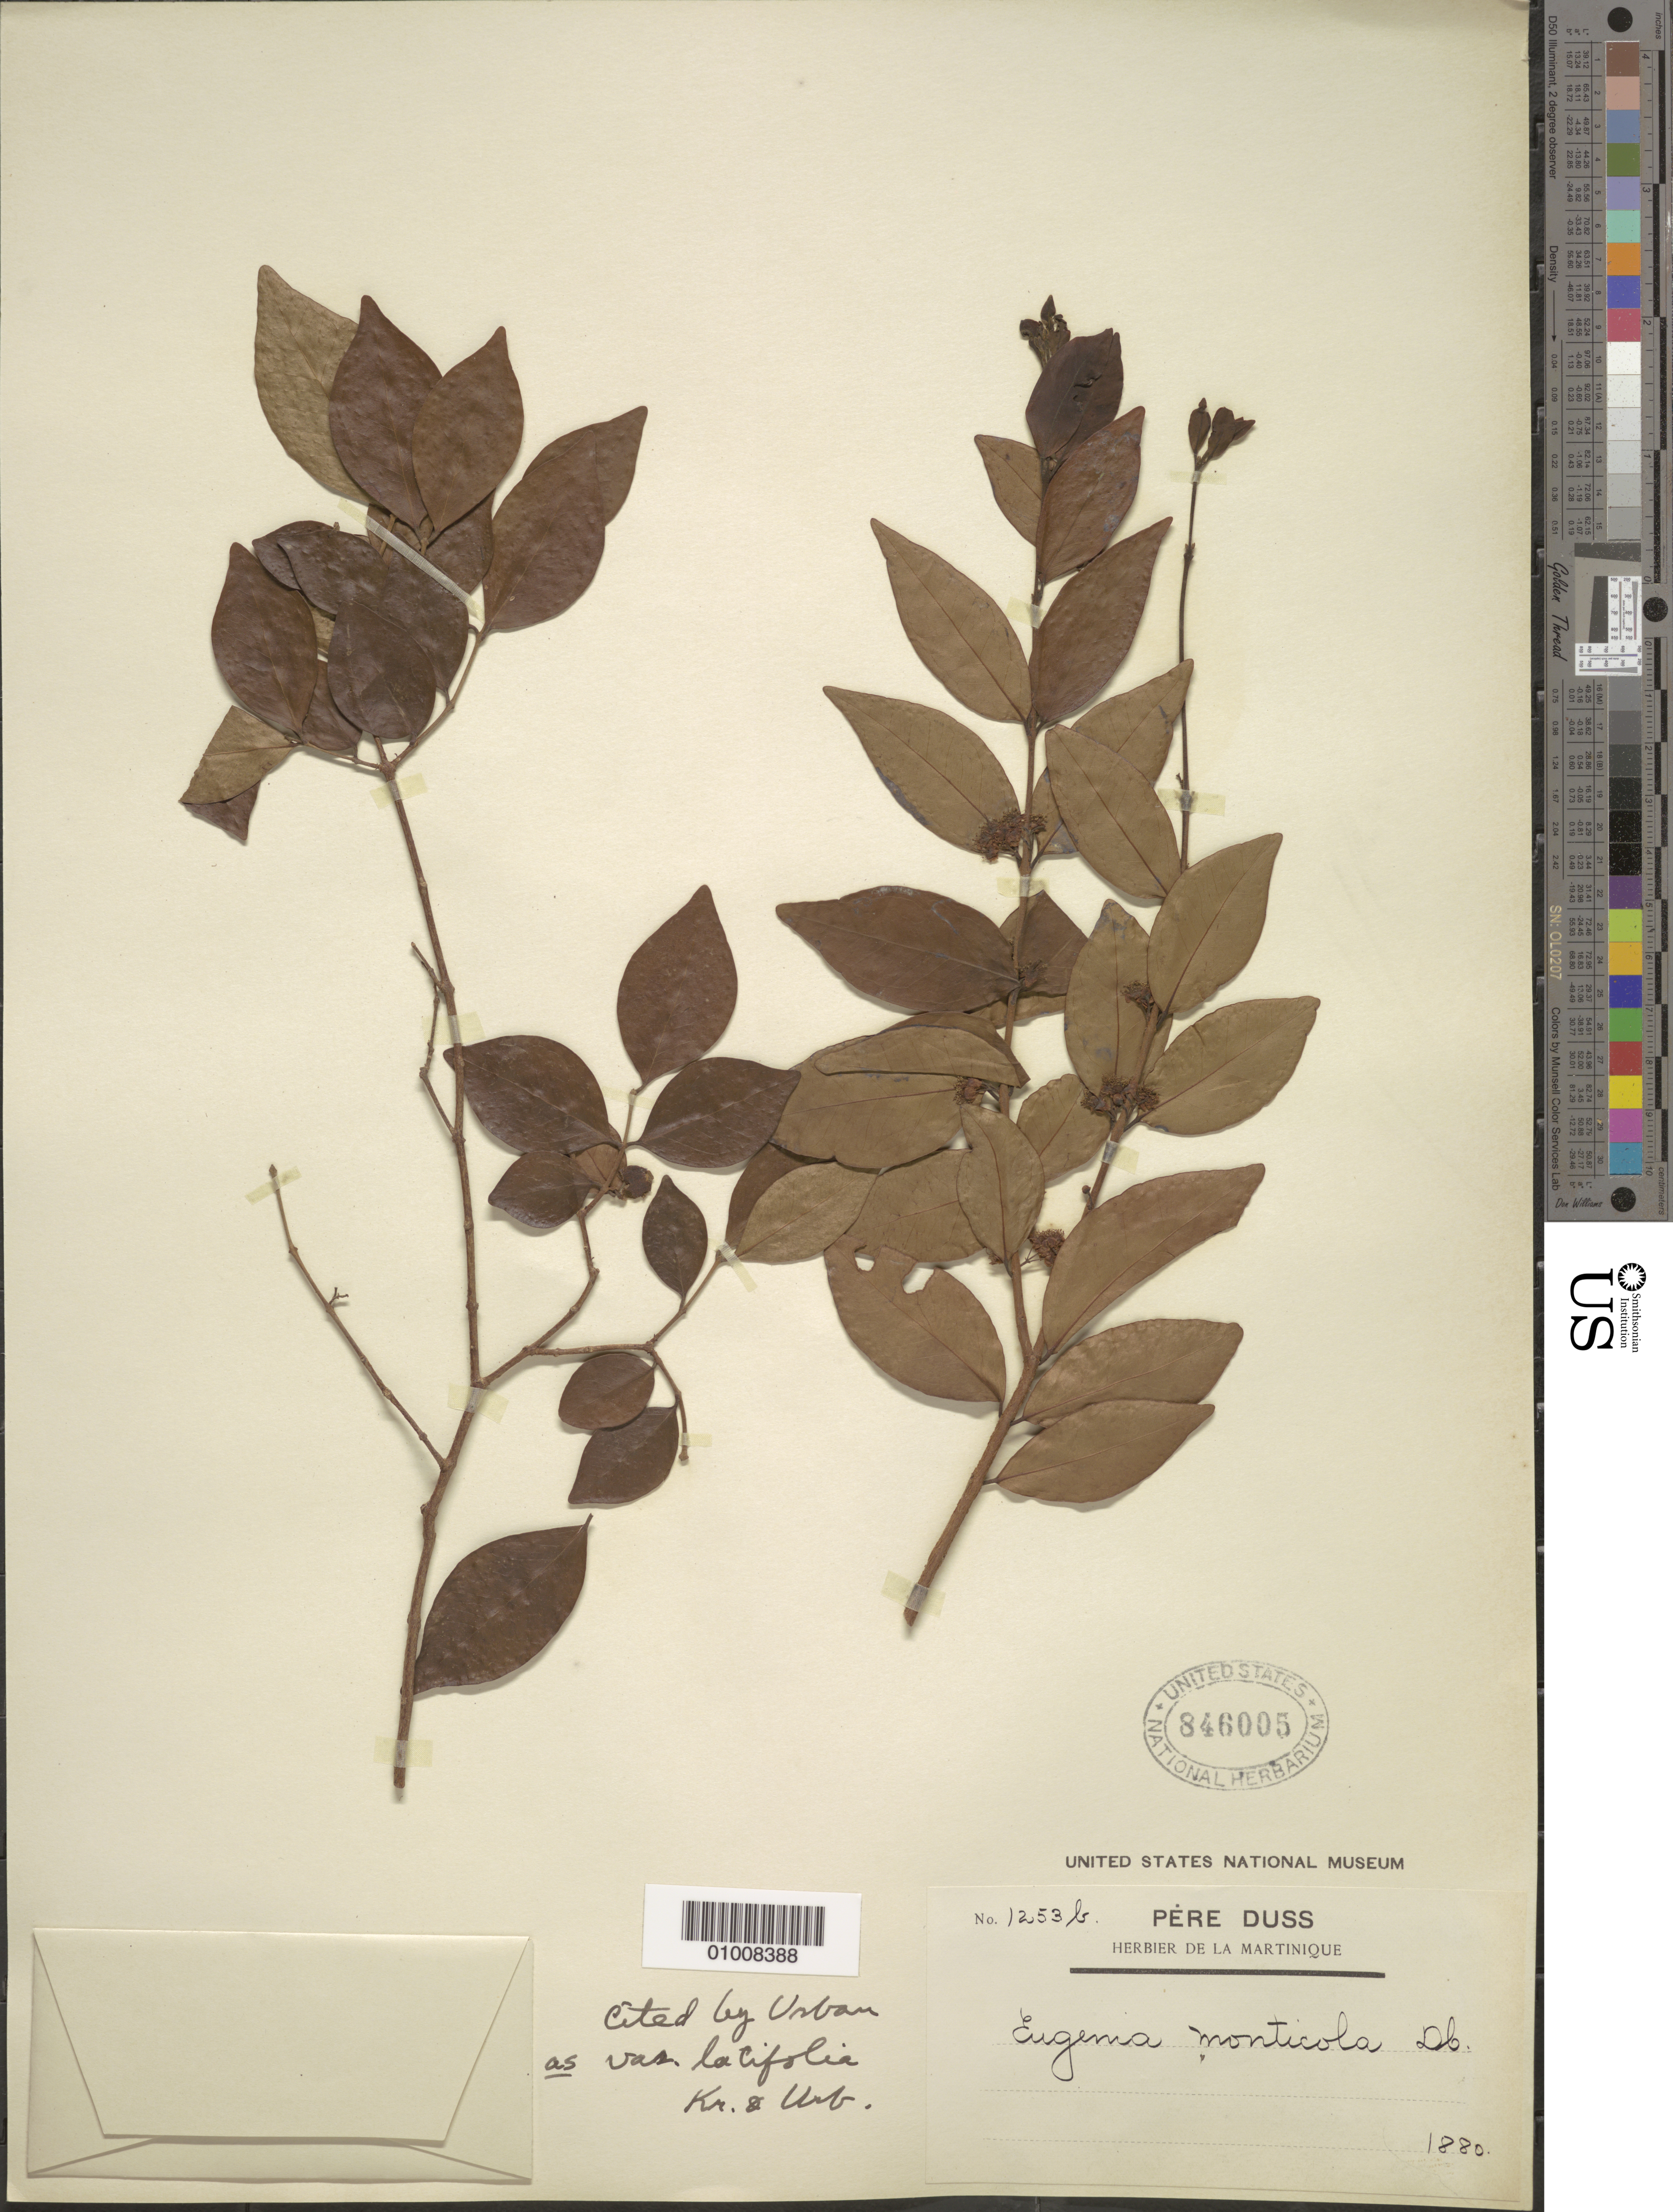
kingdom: Plantae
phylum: Tracheophyta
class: Magnoliopsida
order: Myrtales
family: Myrtaceae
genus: Eugenia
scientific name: Eugenia monticola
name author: (Sw.) DC.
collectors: Père Duss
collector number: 1253 b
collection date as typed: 1880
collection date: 1880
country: Martinique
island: Martinique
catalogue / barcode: US 846005